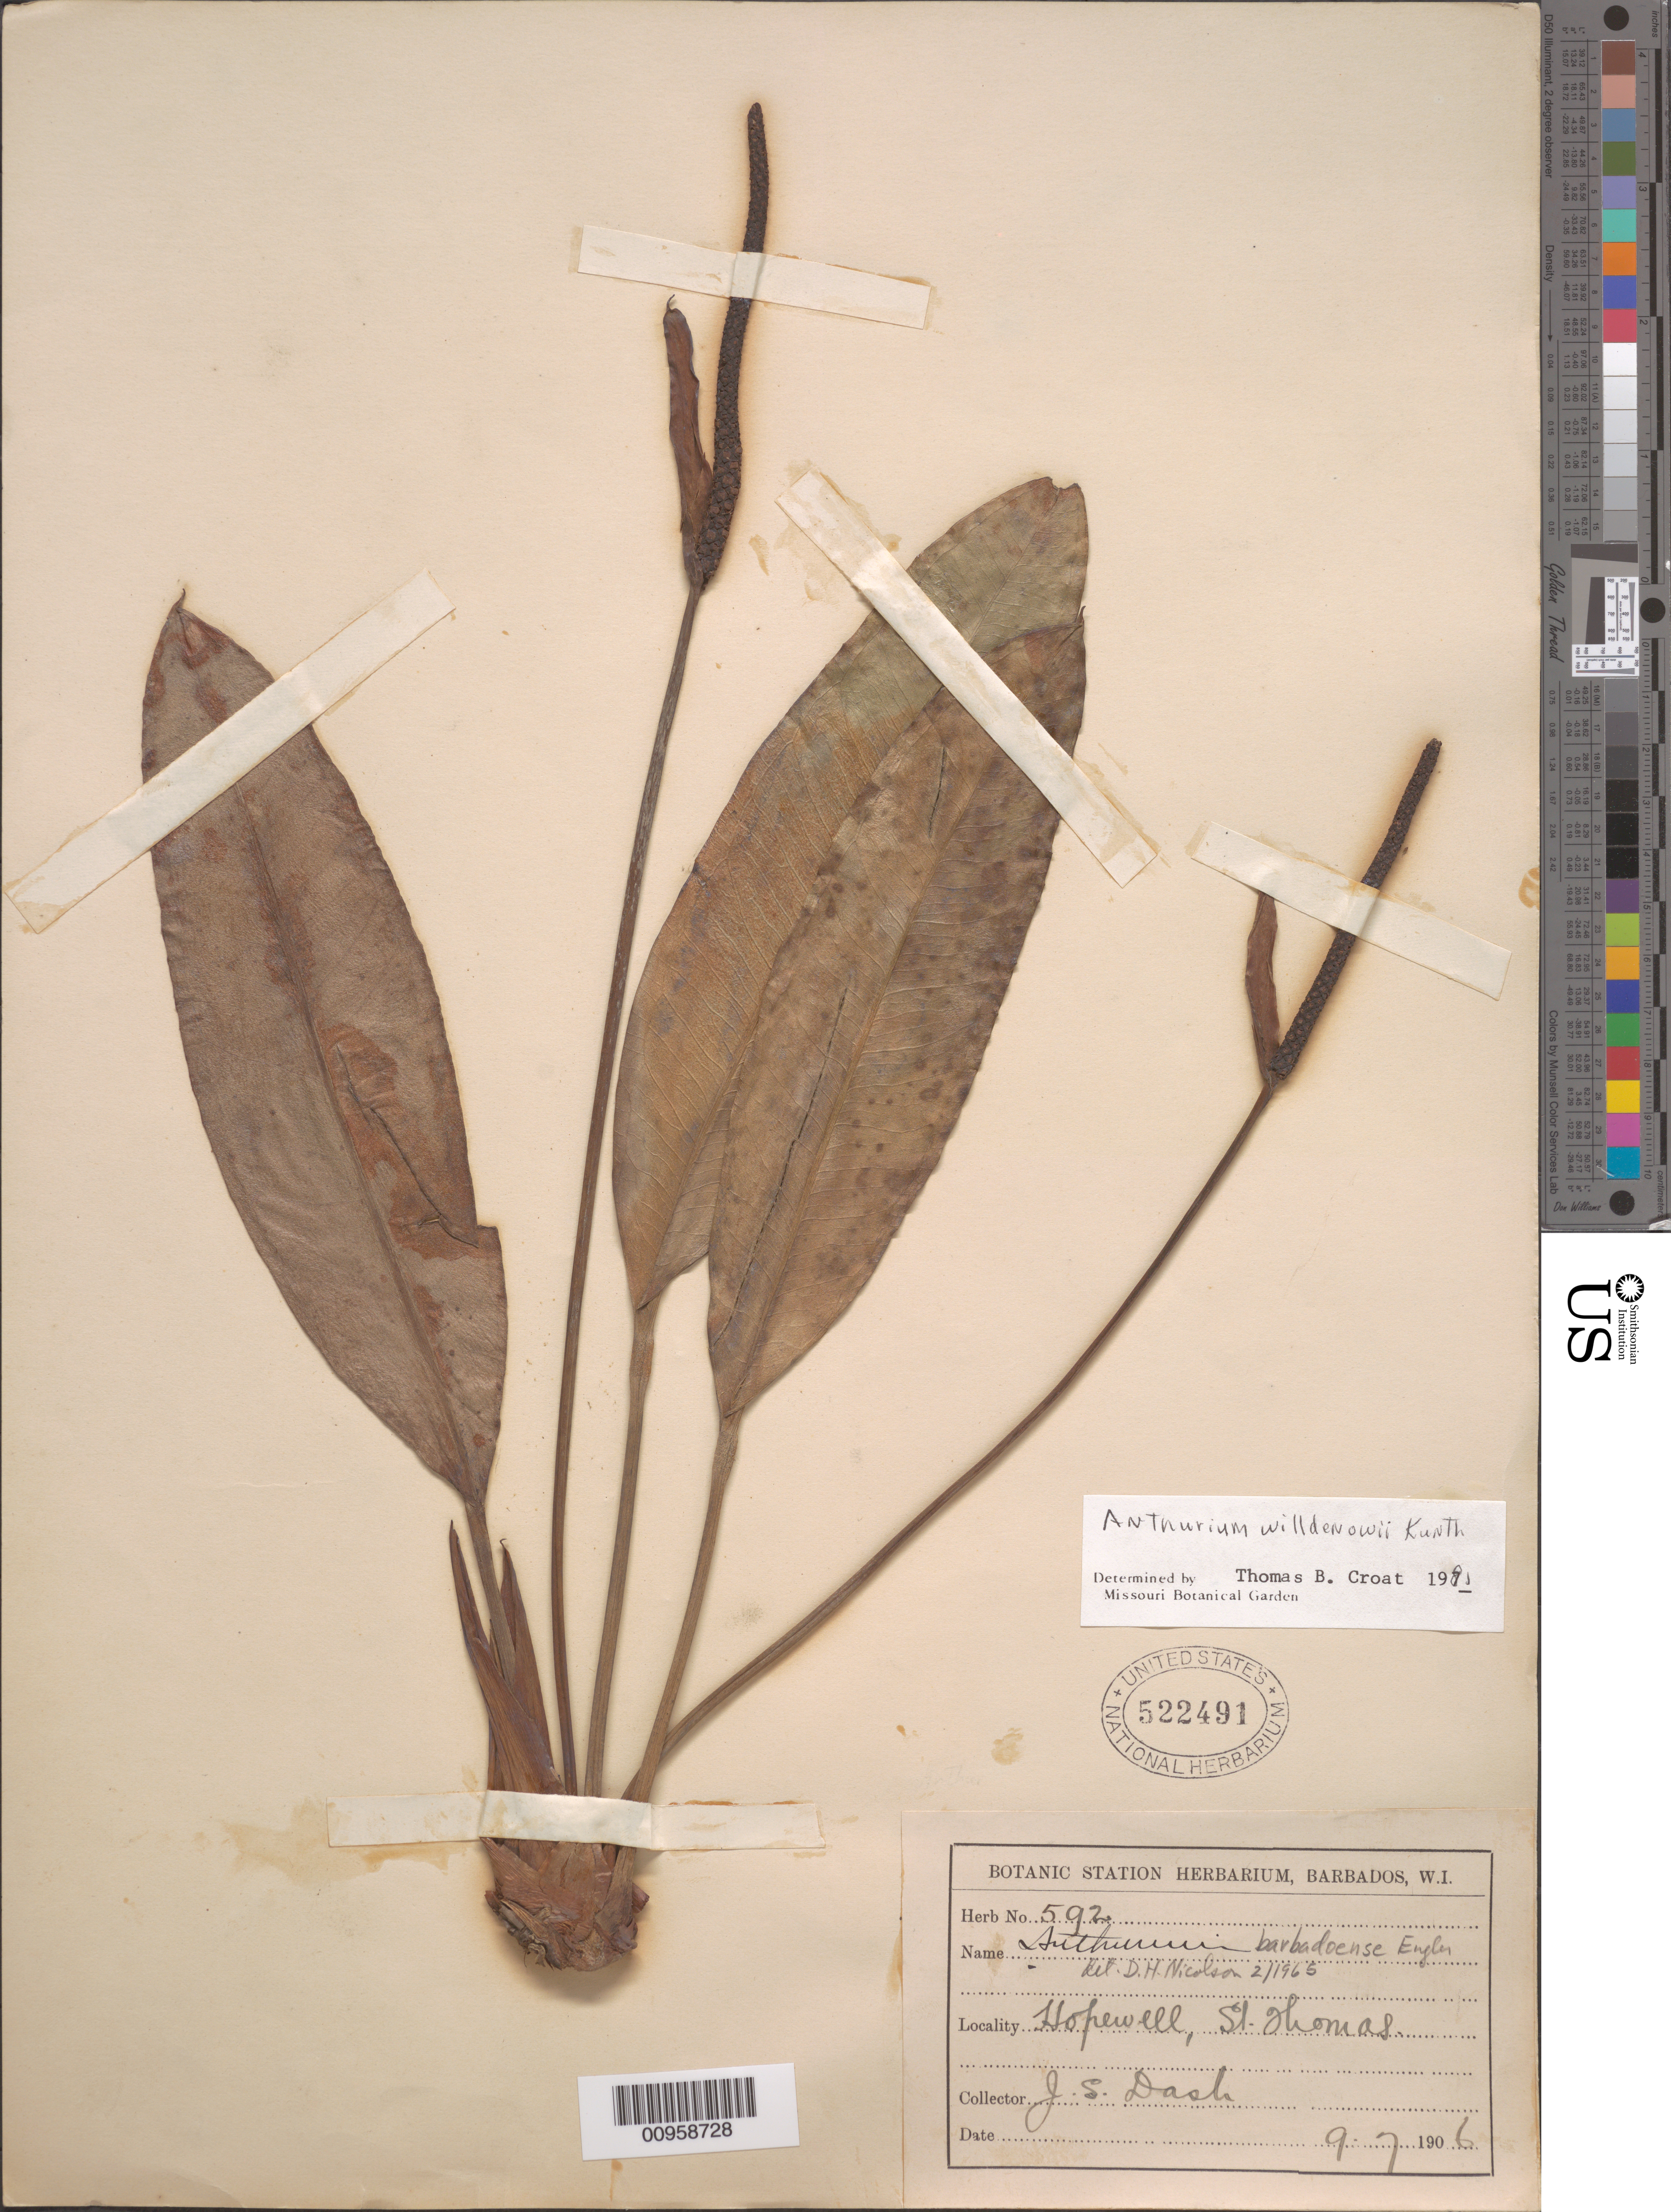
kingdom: Plantae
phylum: Tracheophyta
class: Liliopsida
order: Alismatales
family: Araceae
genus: Anthurium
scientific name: Anthurium willdenowii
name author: Kunth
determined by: Croat, Thomas B., Missouri Botanical Garden (MO)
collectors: J. Dash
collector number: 592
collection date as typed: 09 Jul 1906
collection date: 1906-07-09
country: Barbados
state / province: Saint Thomas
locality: Hopewell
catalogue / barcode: US 522491